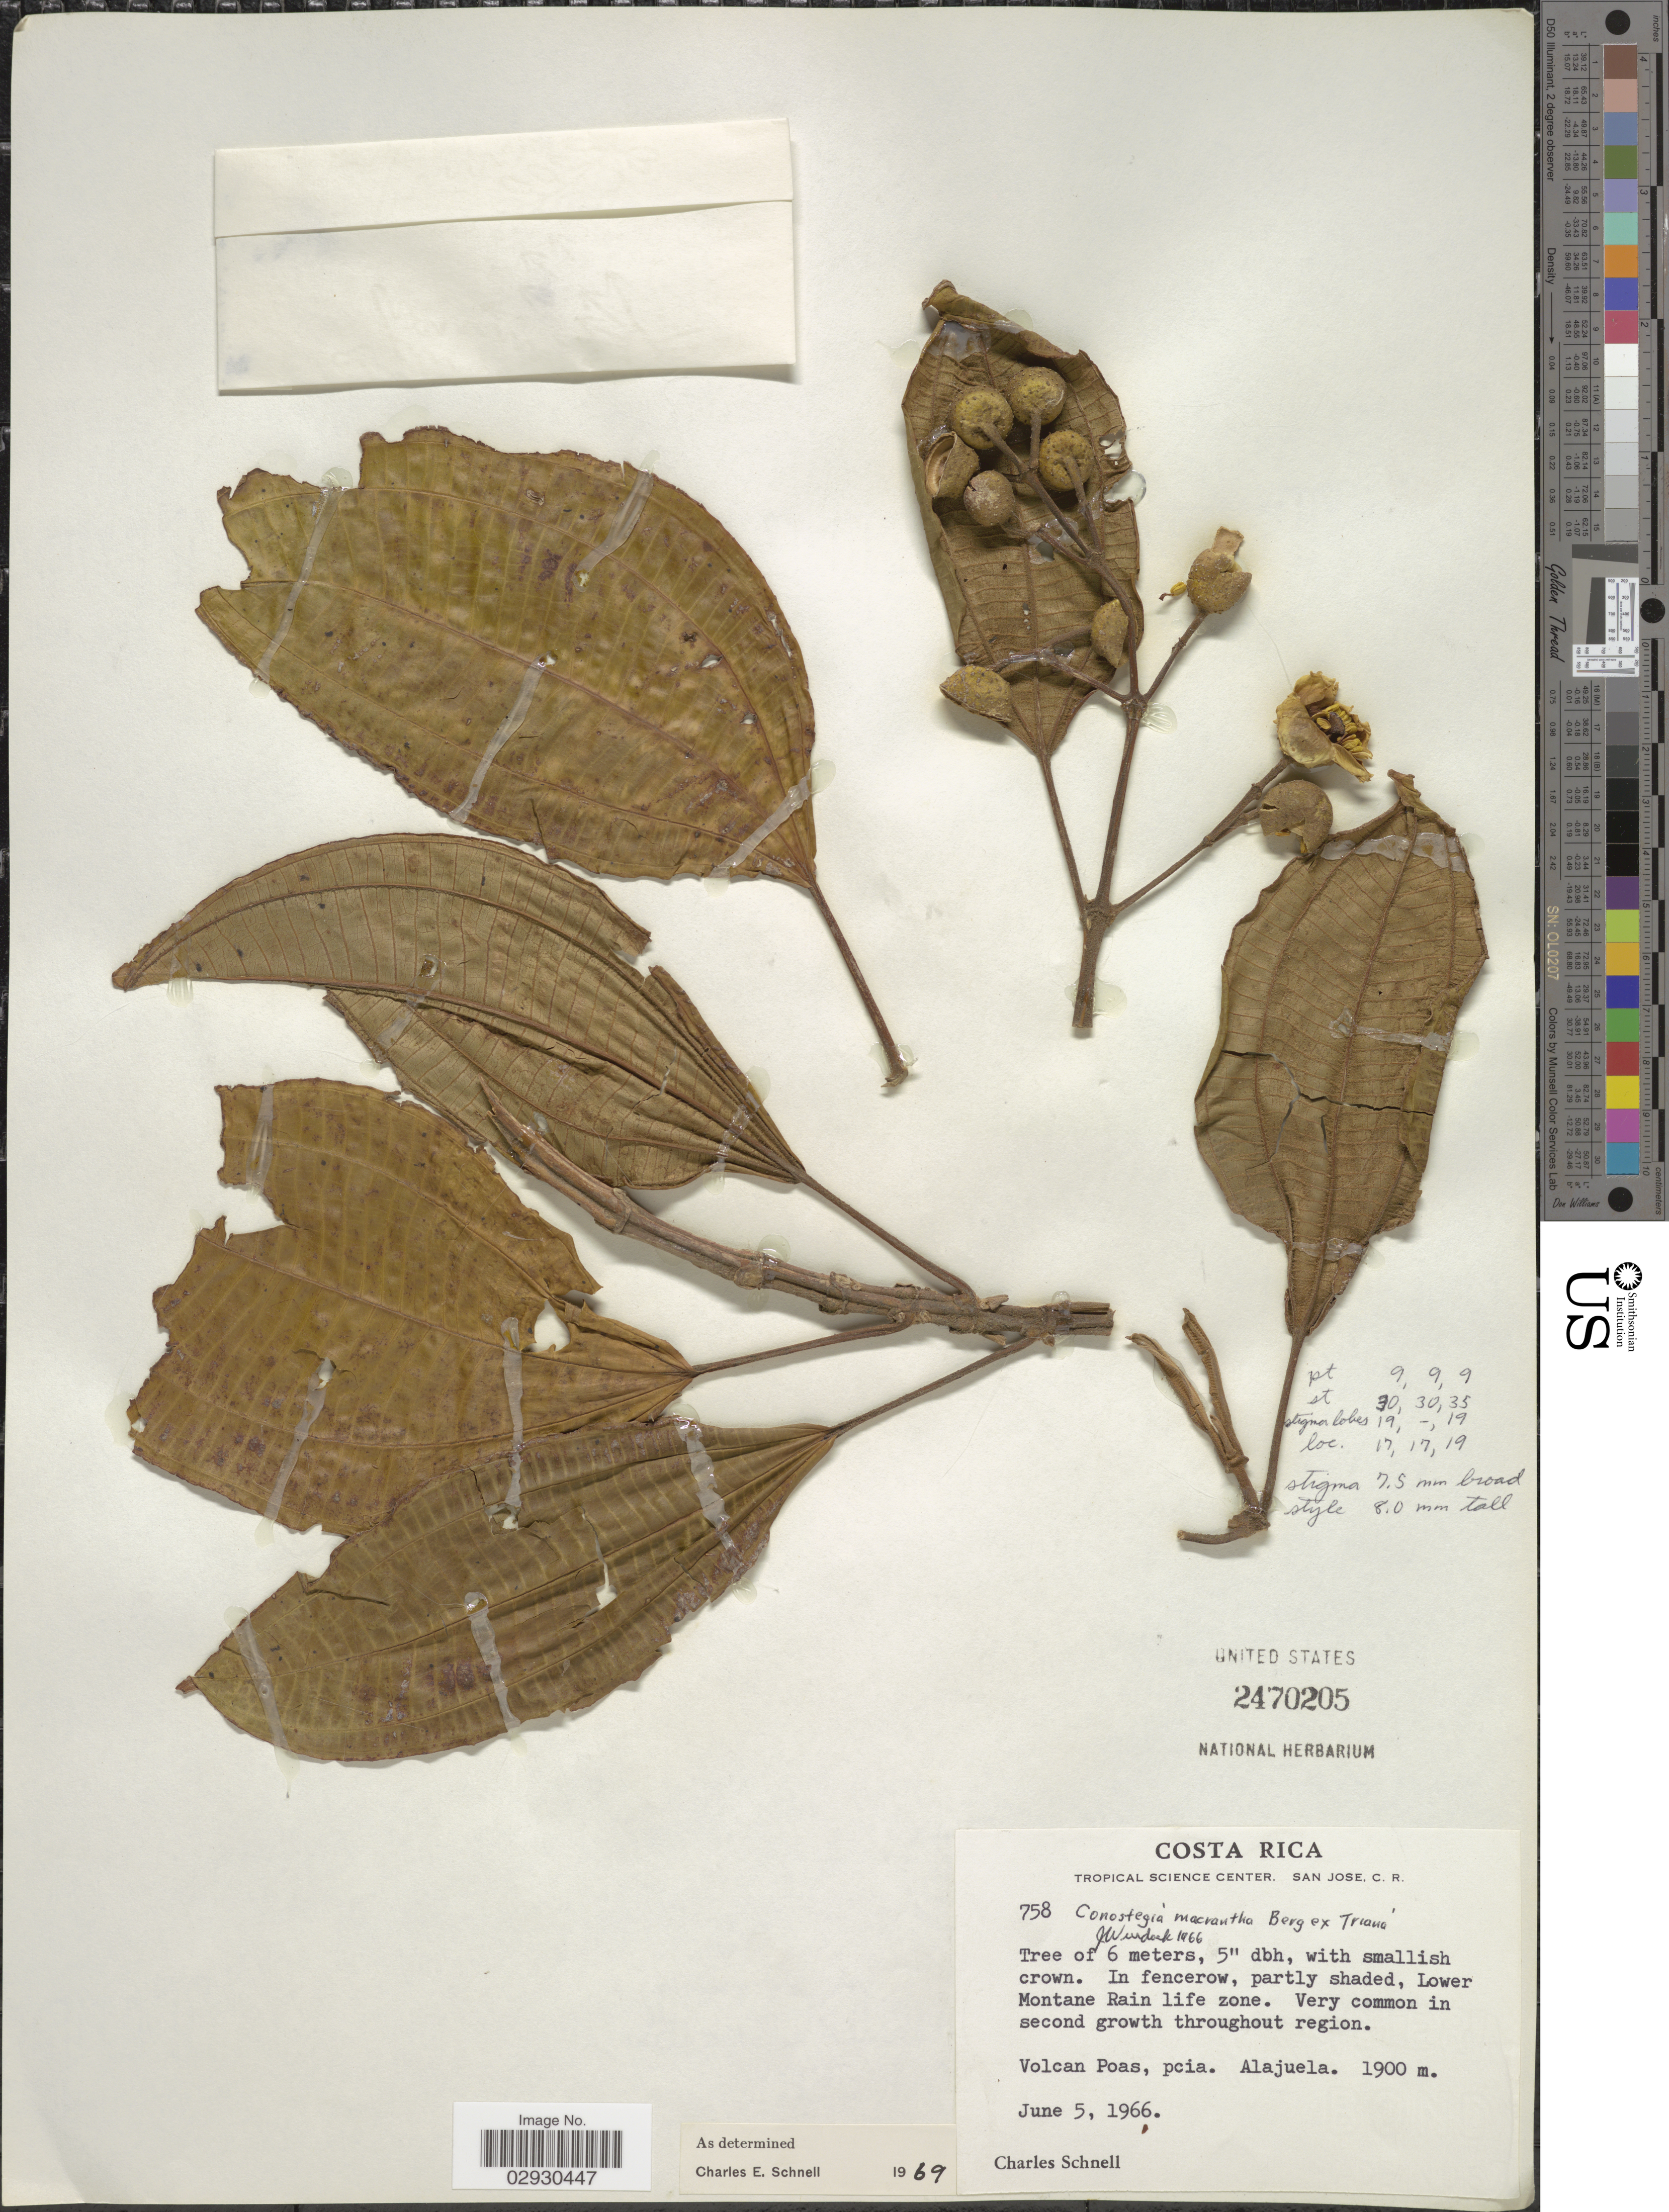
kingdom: Plantae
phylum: Tracheophyta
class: Magnoliopsida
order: Myrtales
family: Melastomataceae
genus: Conostegia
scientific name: Conostegia macrantha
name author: O. Berg ex Triana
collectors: C. Schnell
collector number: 758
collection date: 1966-06-05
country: Costa Rica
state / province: Alajuela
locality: Lower Montane Rain life zone. Volcan Poas, pcia. Alajuela.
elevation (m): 1900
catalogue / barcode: US 2470205